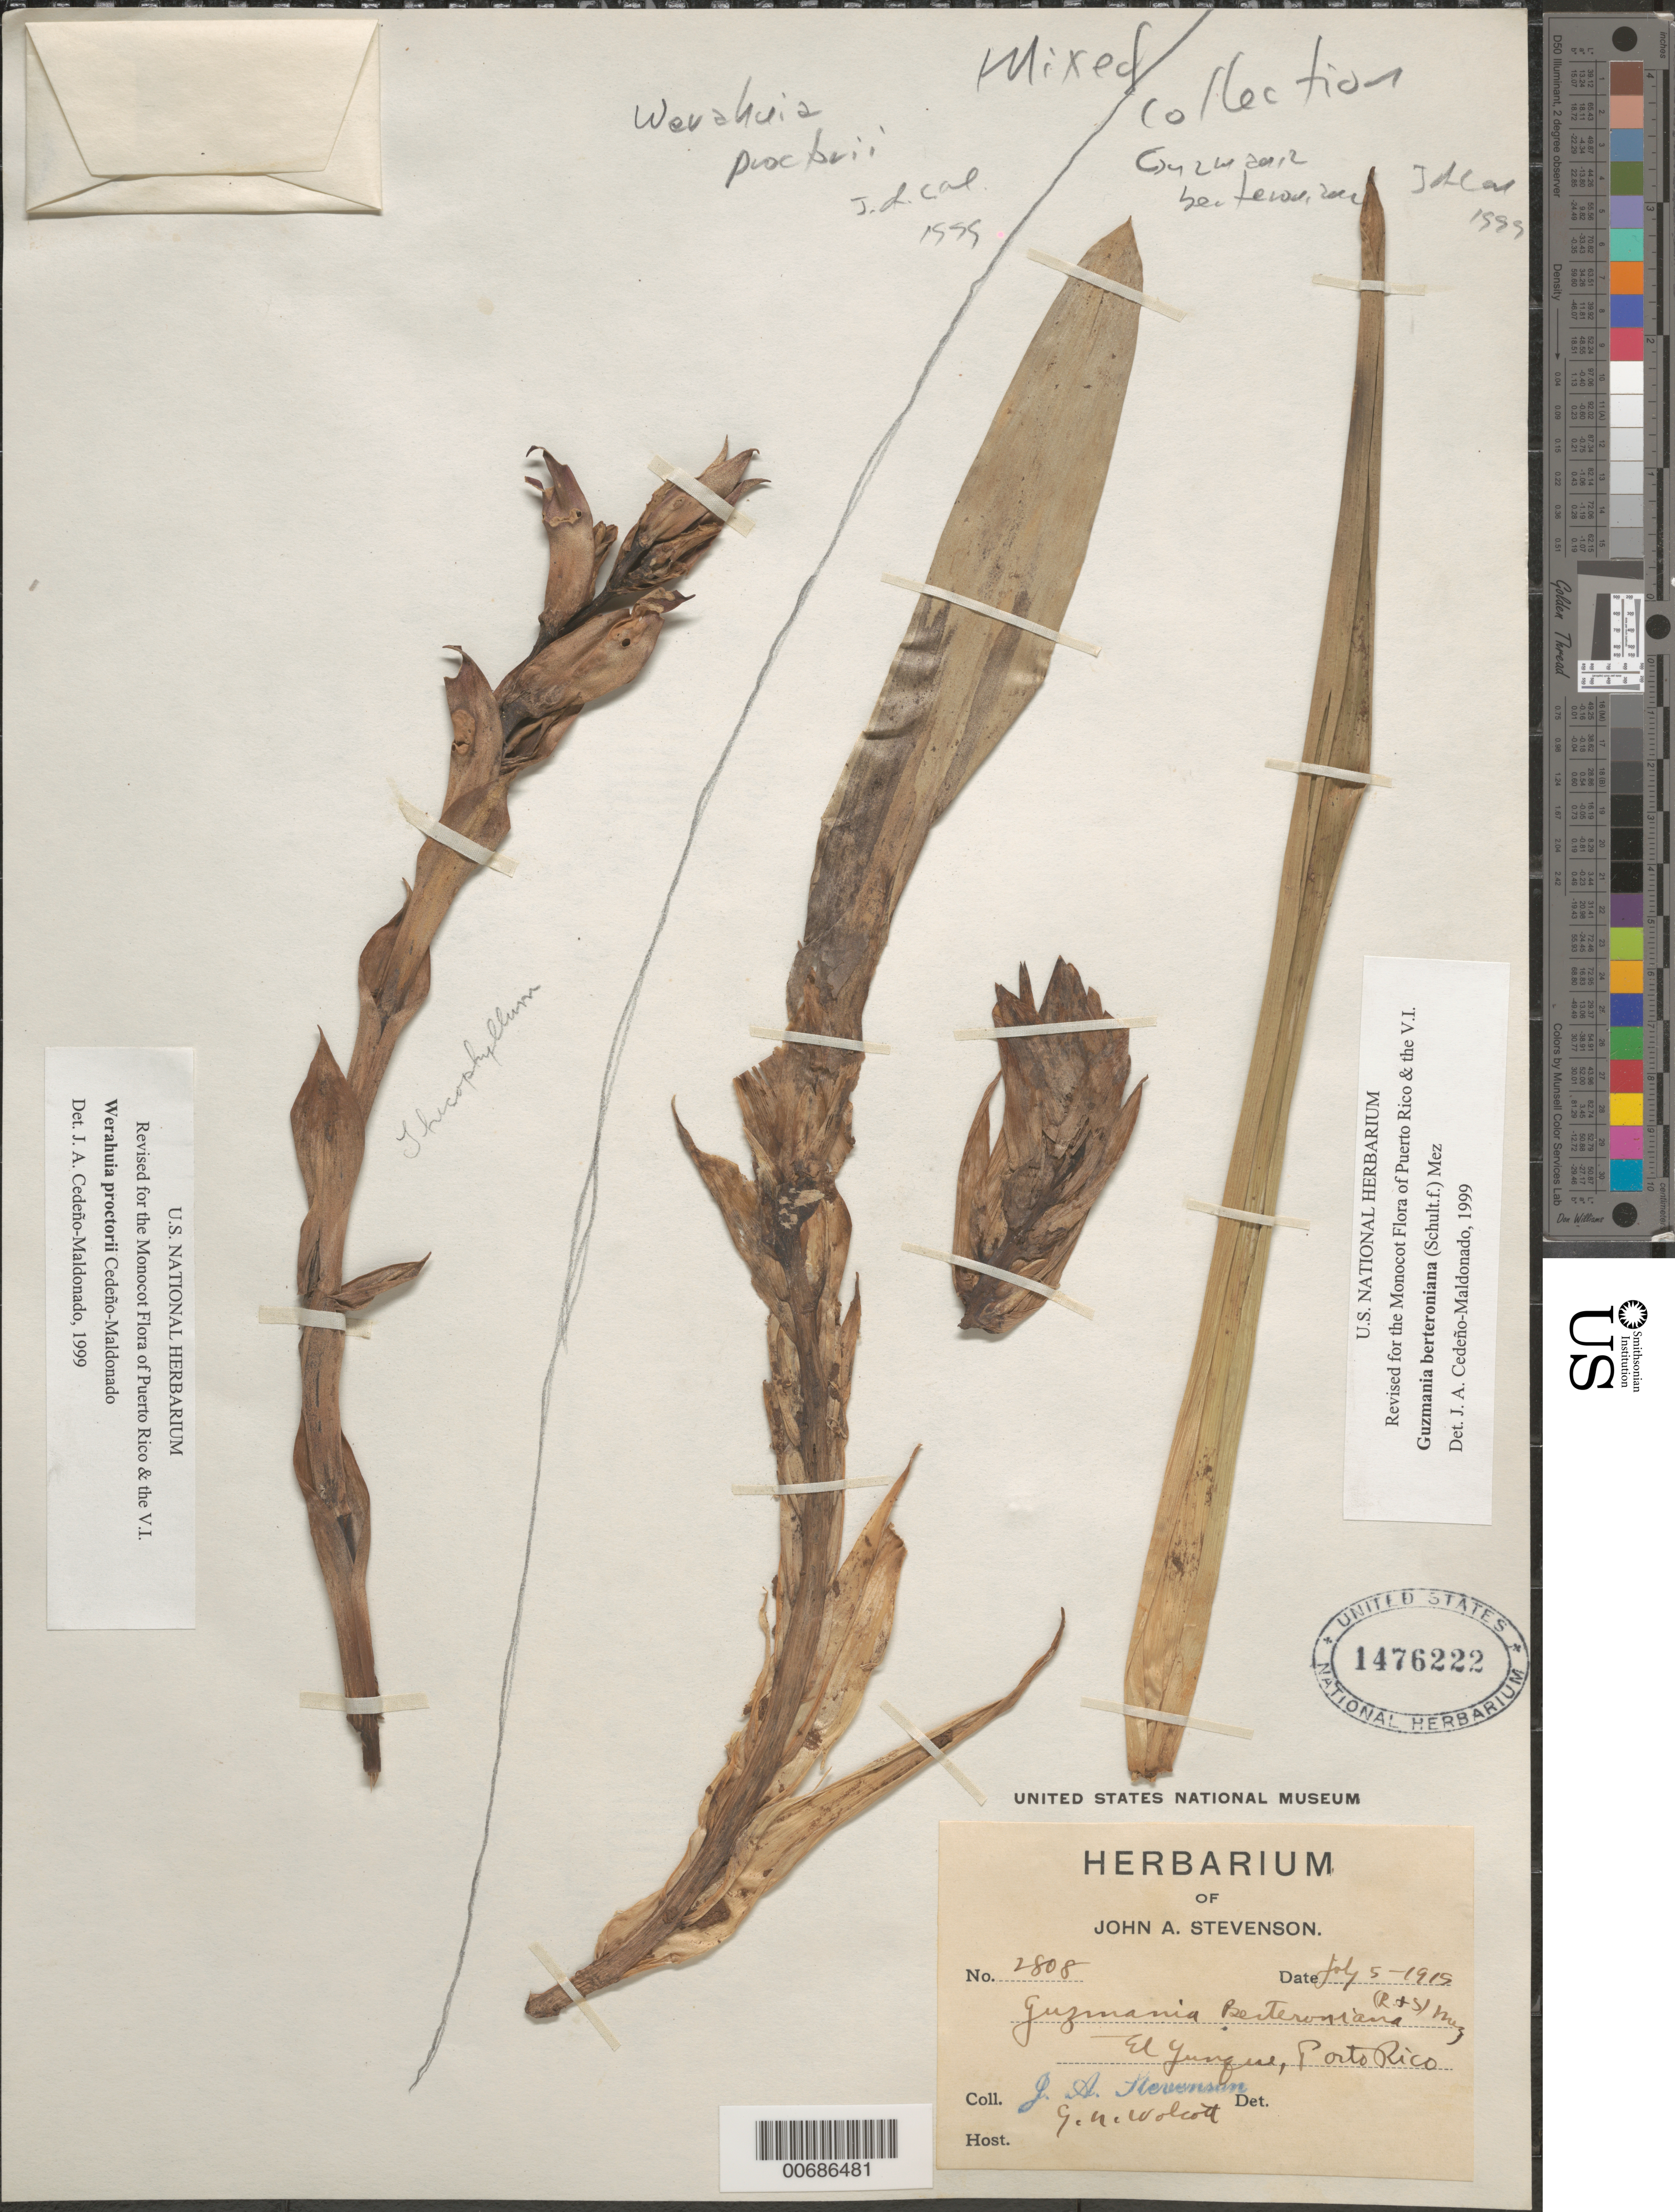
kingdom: Plantae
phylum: Tracheophyta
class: Liliopsida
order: Poales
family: Bromeliaceae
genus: Guzmania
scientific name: Guzmania berteroniana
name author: (Schult. & Schult. f.) Mez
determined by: Cedeño-Maldonado, J. A.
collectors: J. Stevenson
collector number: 2808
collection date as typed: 05 Jul 1915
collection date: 1915-07-05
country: Puerto Rico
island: Greater Antilles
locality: El Yunque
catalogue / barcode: US 1476222